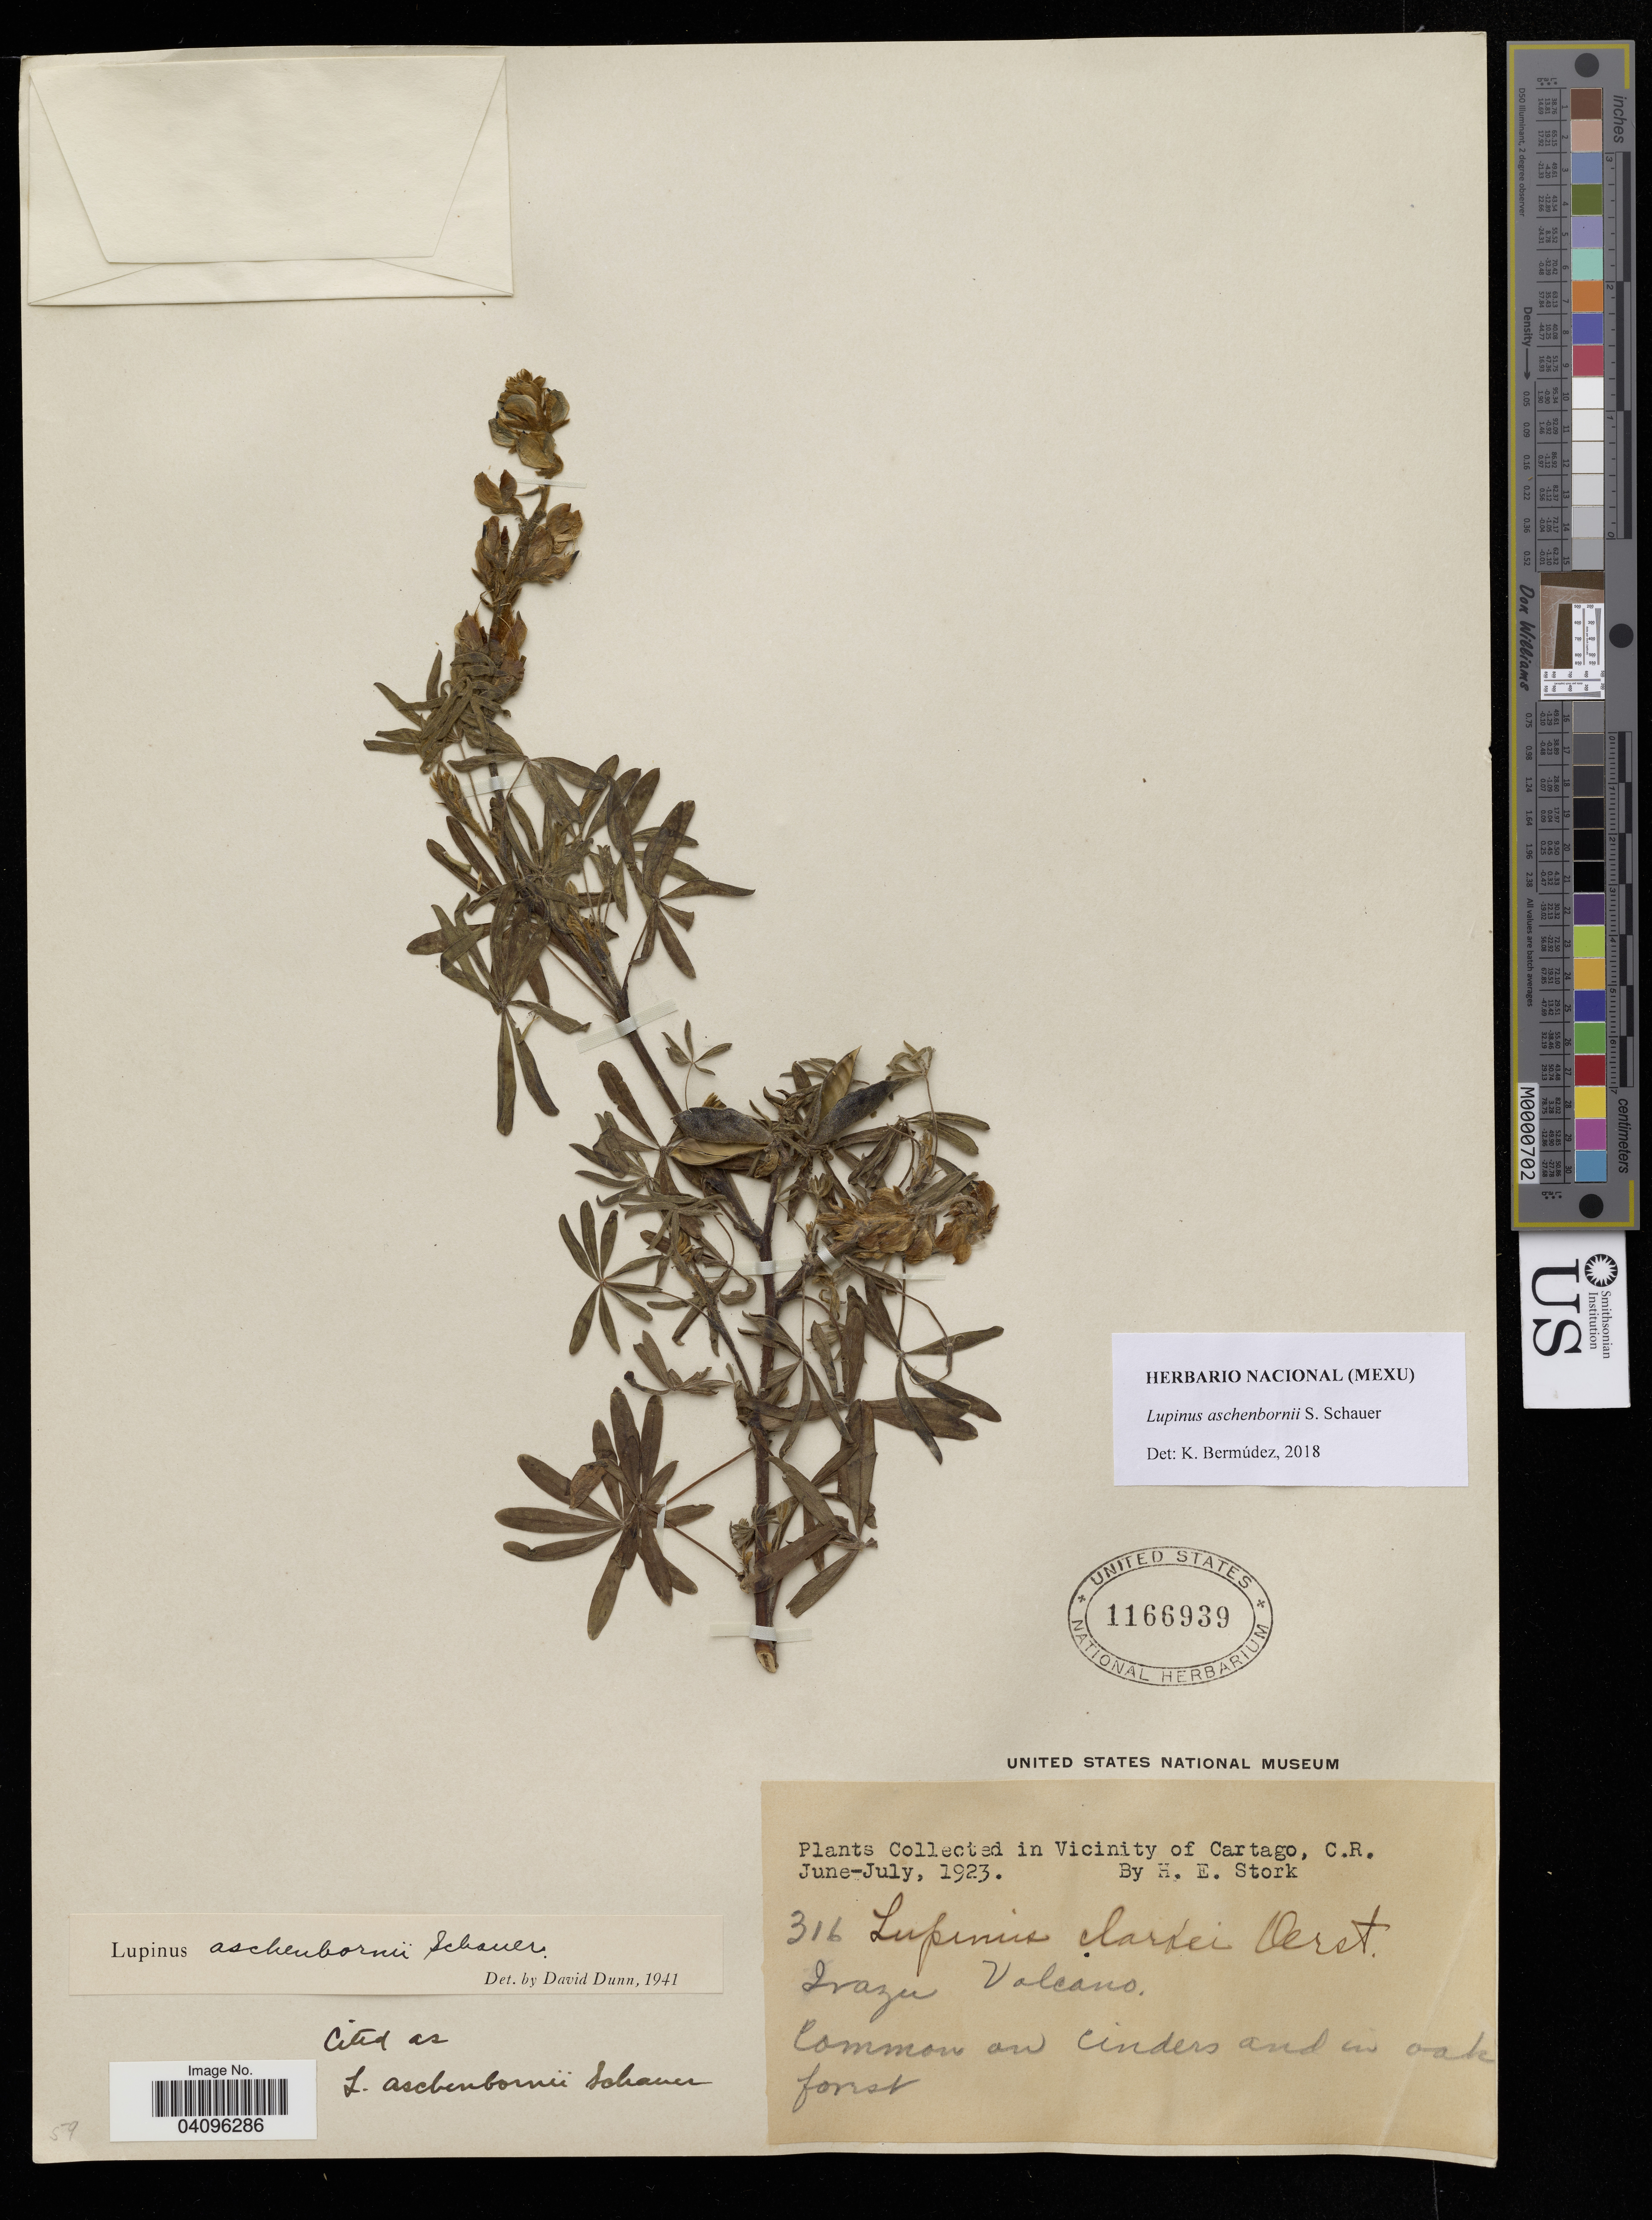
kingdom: Plantae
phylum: Tracheophyta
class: Magnoliopsida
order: Fabales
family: Fabaceae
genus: Lupinus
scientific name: Lupinus clarkei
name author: Oerst.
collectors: H. E. Stork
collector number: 316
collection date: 1923-06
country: Costa Rica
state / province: Cartago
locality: Irazu Volcano.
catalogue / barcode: US 1166939